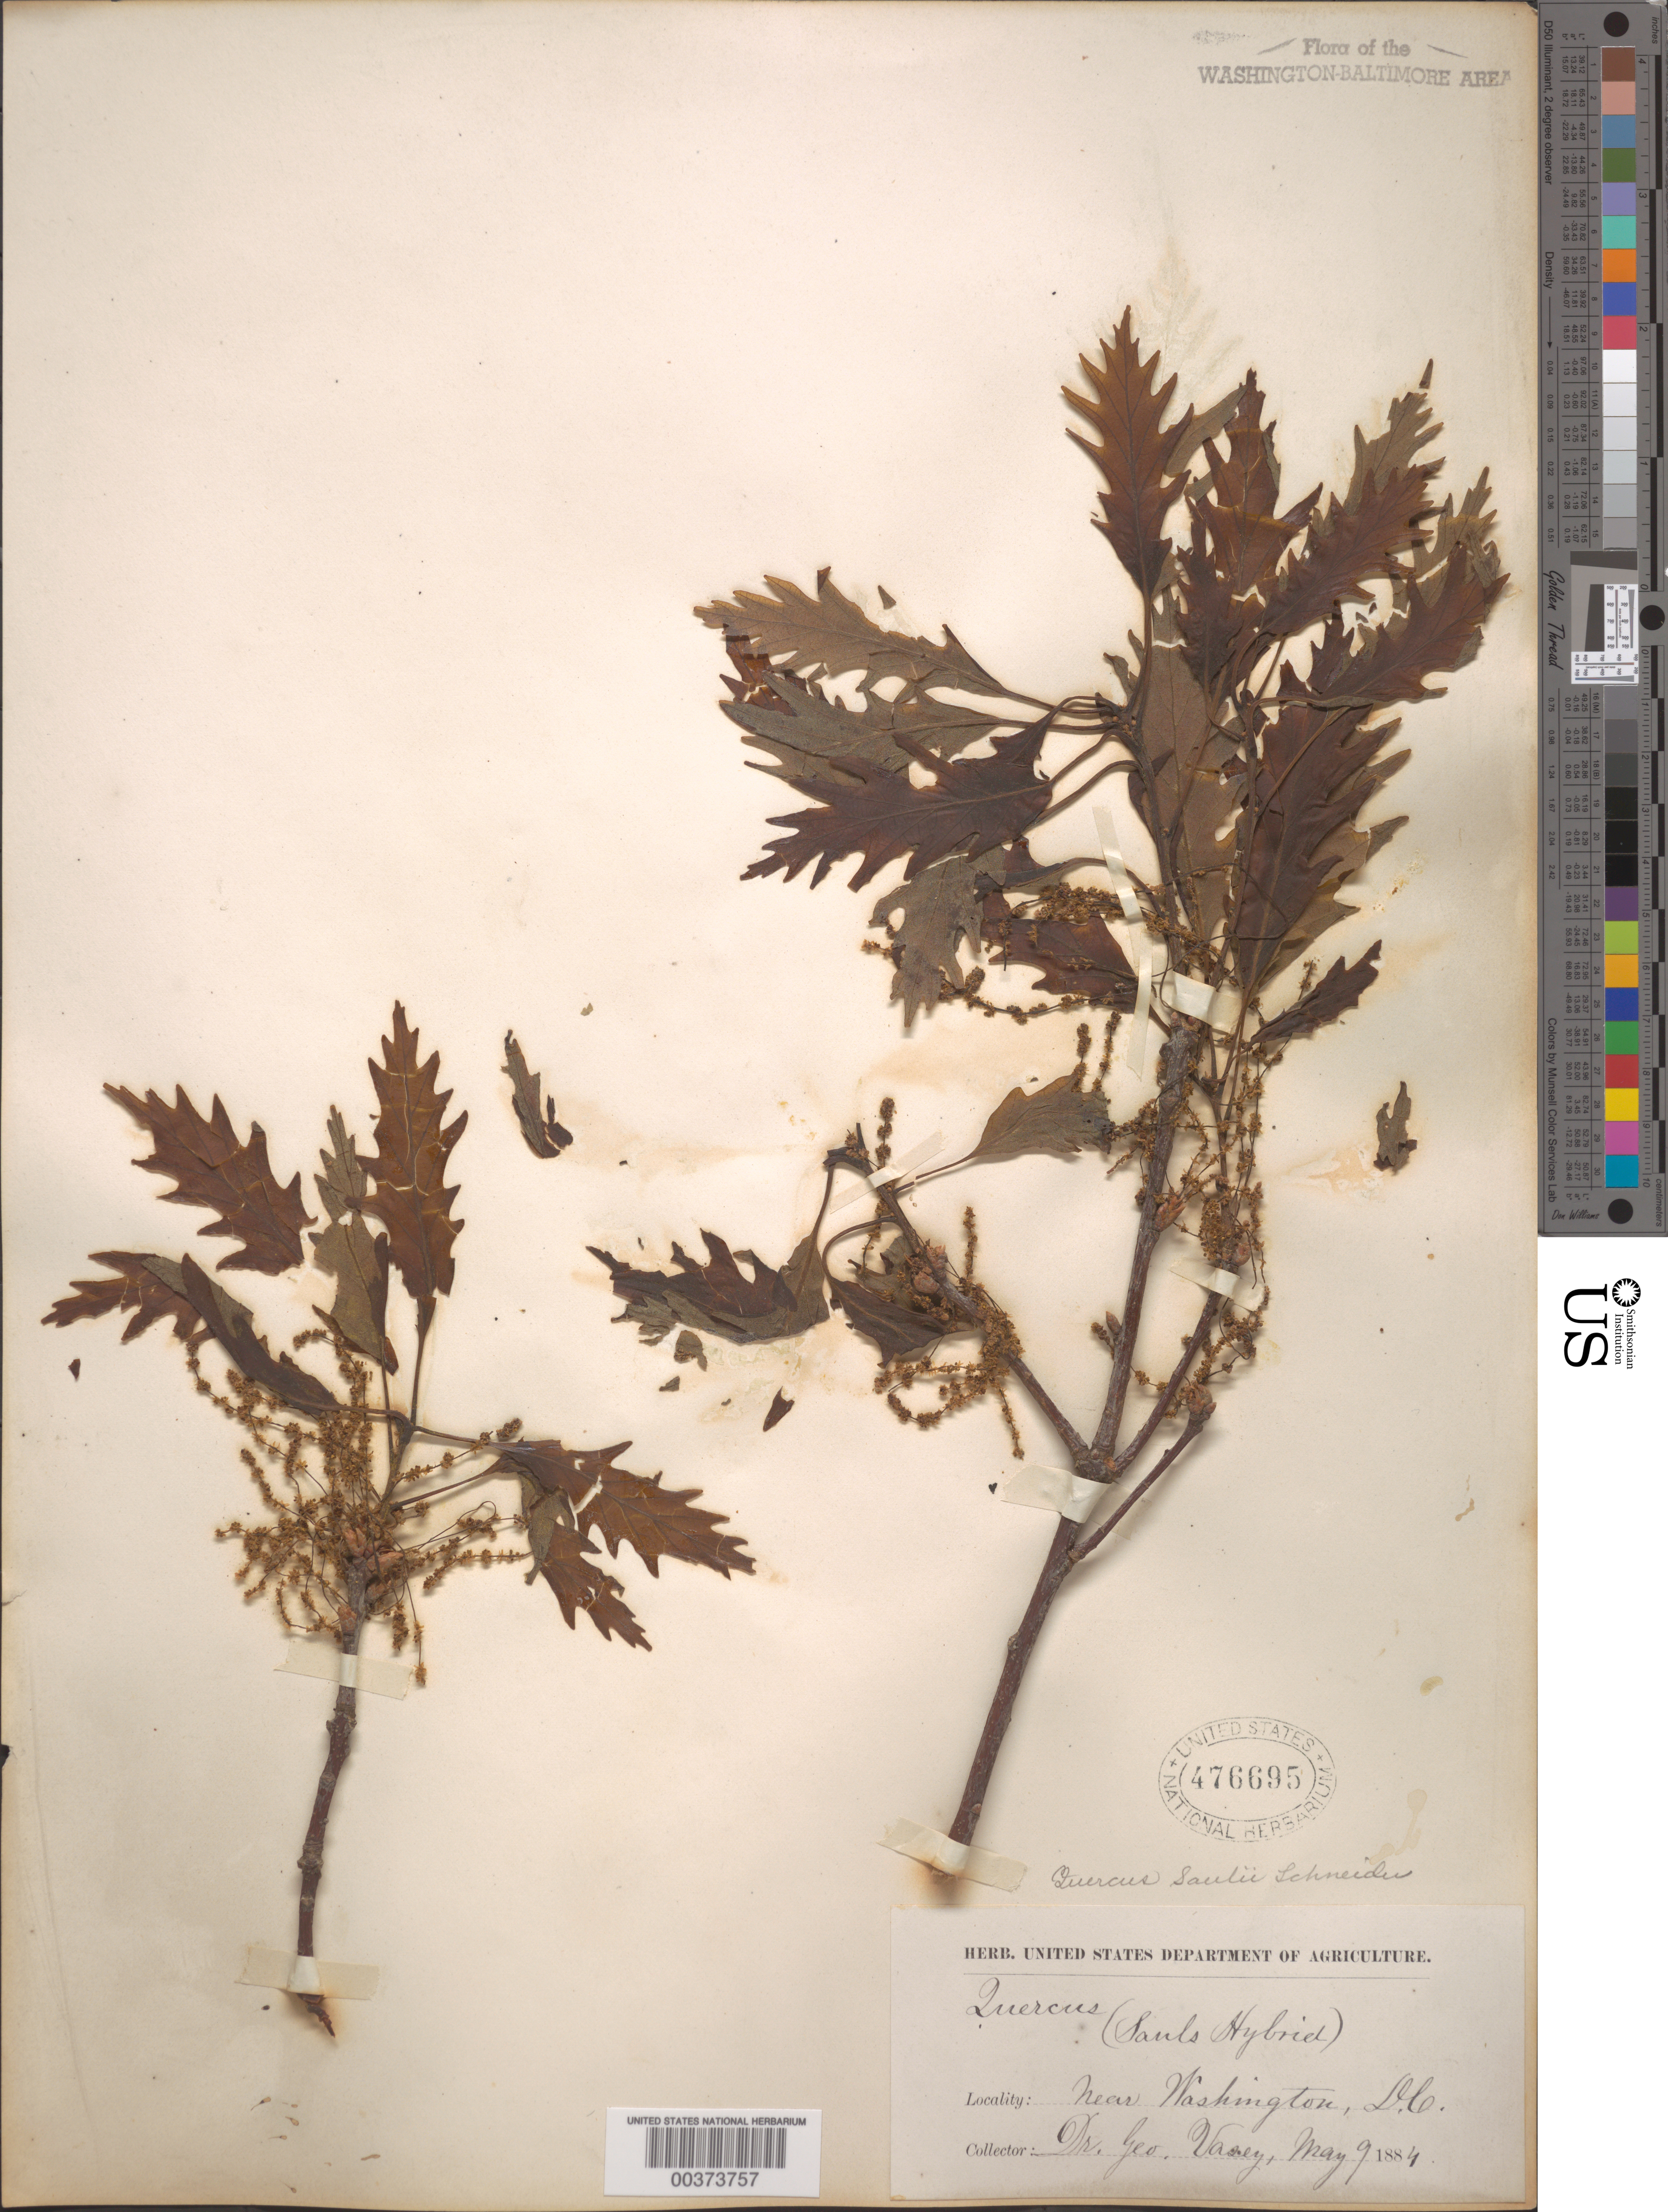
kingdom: Plantae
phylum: Tracheophyta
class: Magnoliopsida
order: Fagales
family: Fagaceae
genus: Quercus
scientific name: Quercus x saulii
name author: C. K. Schneider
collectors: G. Vasey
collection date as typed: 09 May 1884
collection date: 1884-05-09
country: United States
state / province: District of Columbia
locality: Washington DC area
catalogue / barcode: US 476695